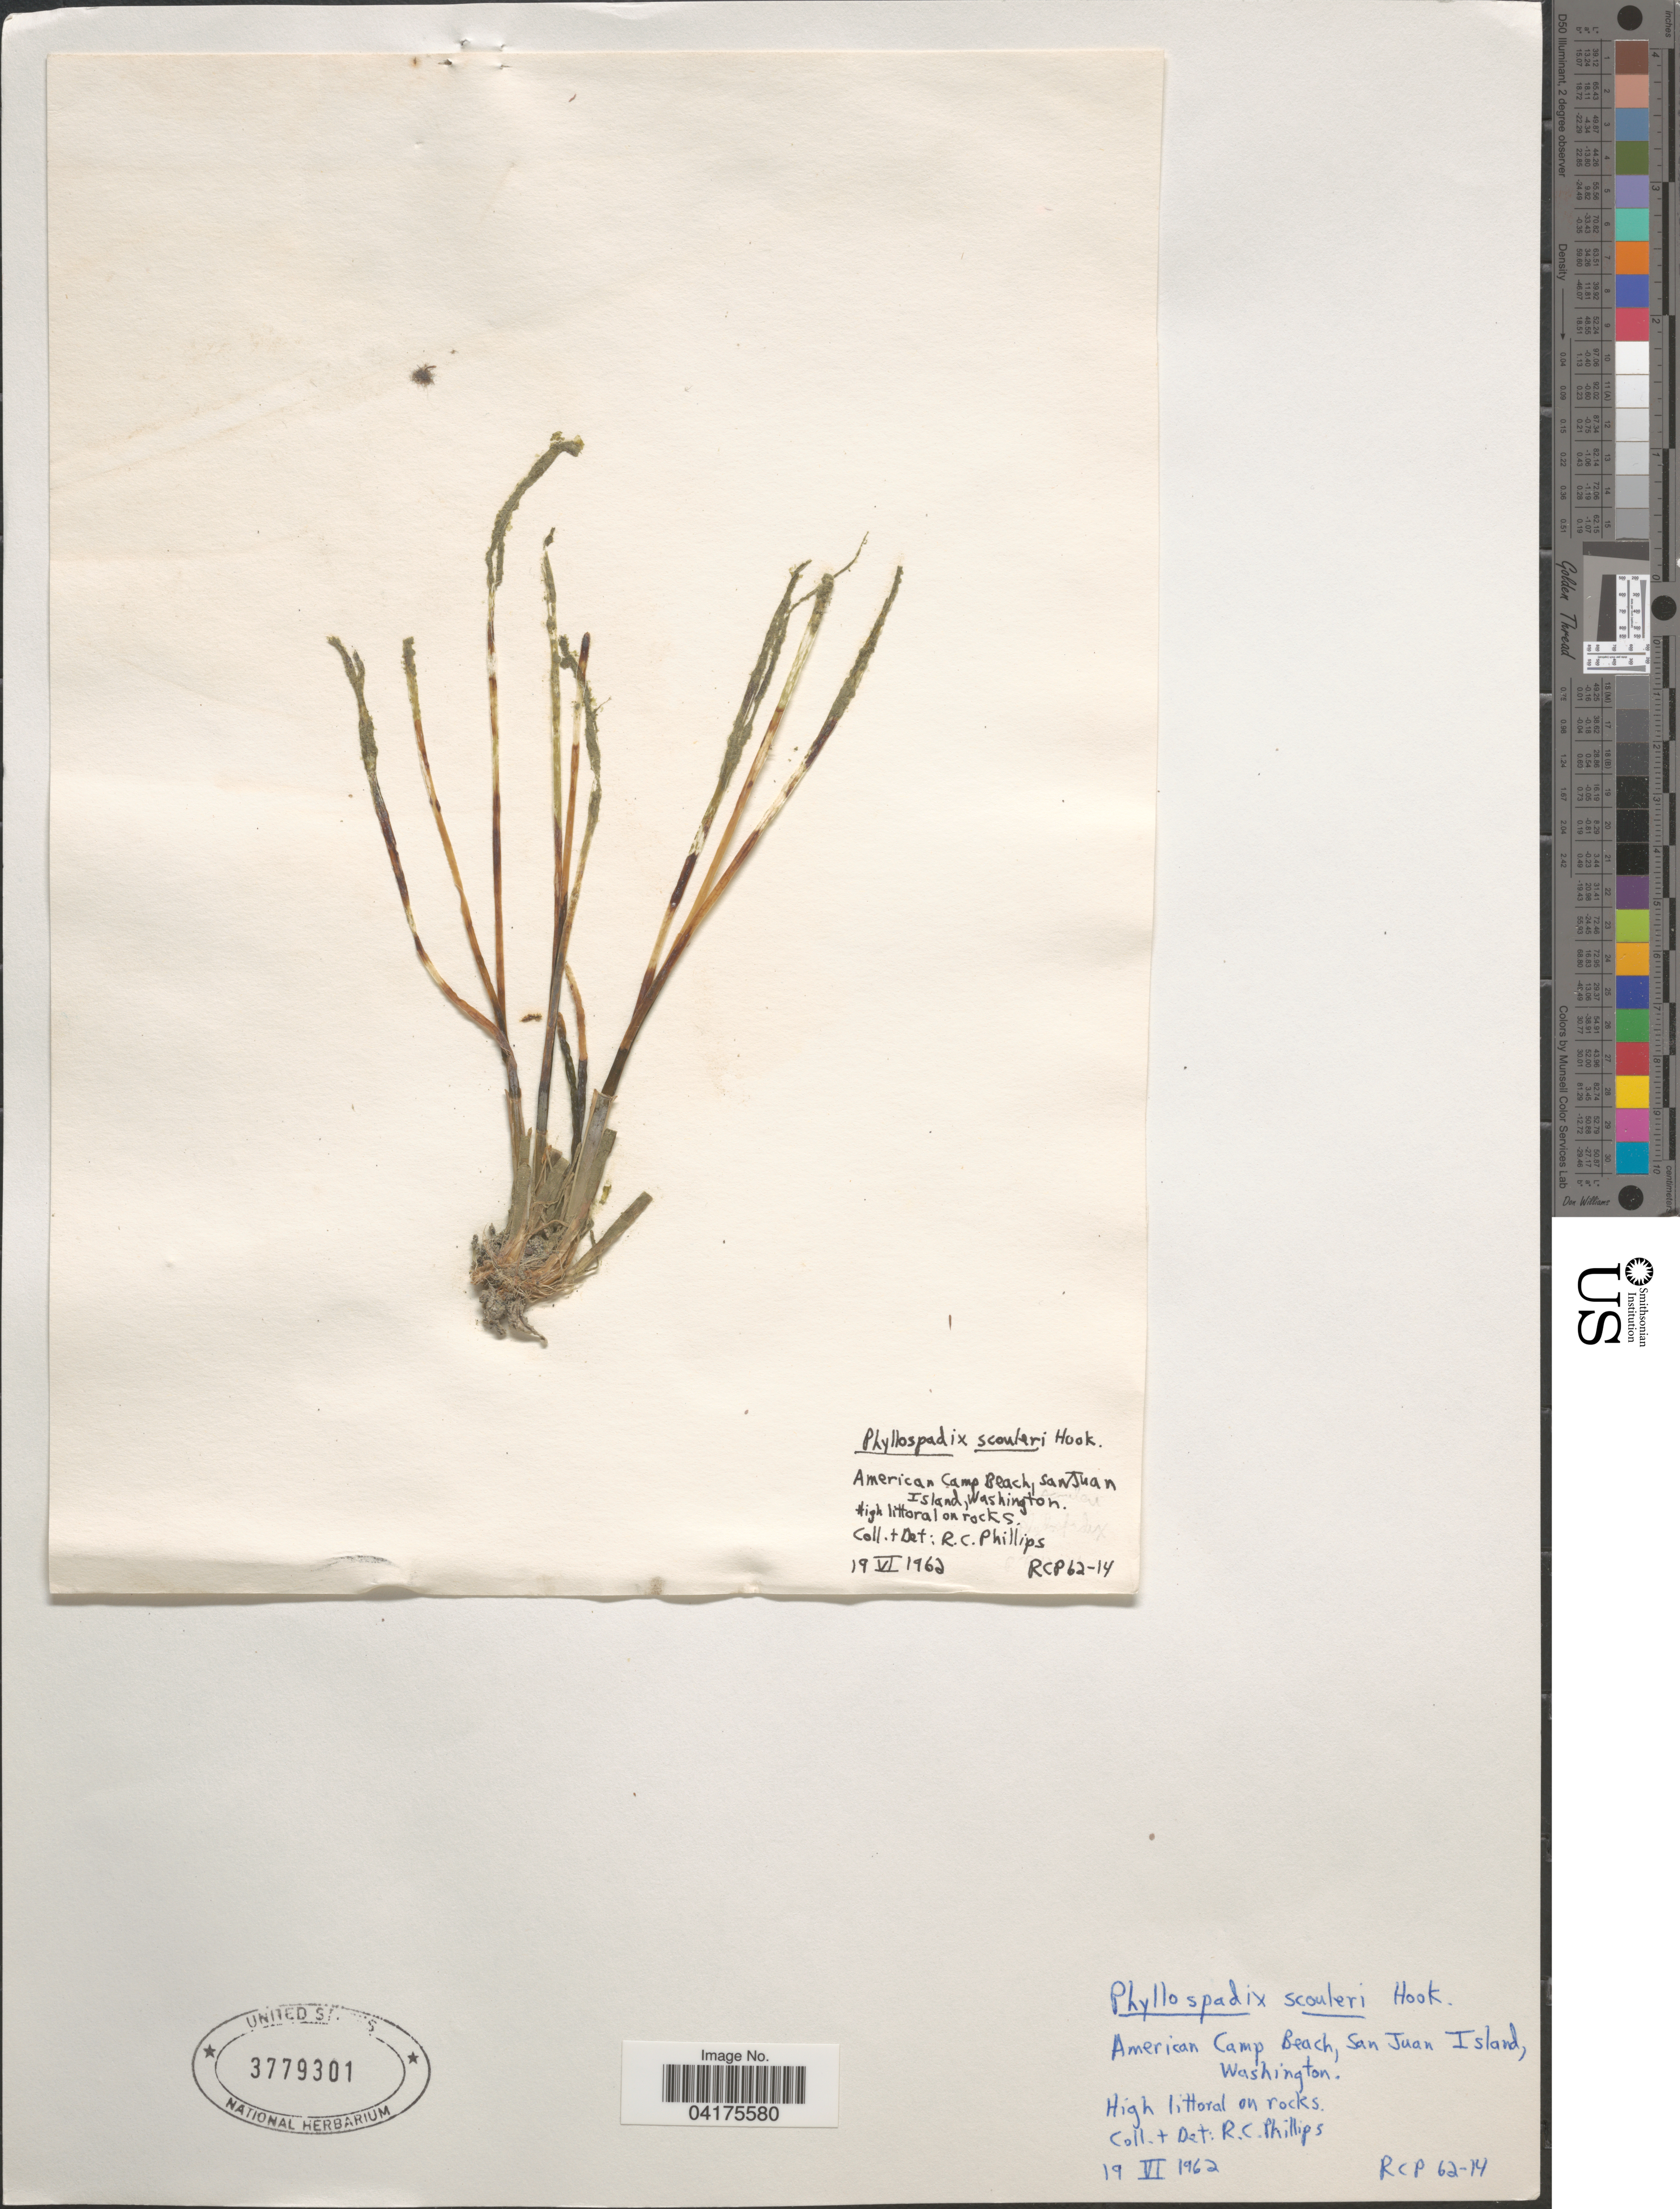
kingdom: Plantae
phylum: Tracheophyta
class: Liliopsida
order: Alismatales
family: Zosteraceae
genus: Phyllospadix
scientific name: Phyllospadix scouleri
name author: Hook.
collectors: R. C. Phillips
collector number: RCP62-14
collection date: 1962-06-19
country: United States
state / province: Washington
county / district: San Juan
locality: American Camp Beach, San Juan Island.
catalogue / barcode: US 3779301